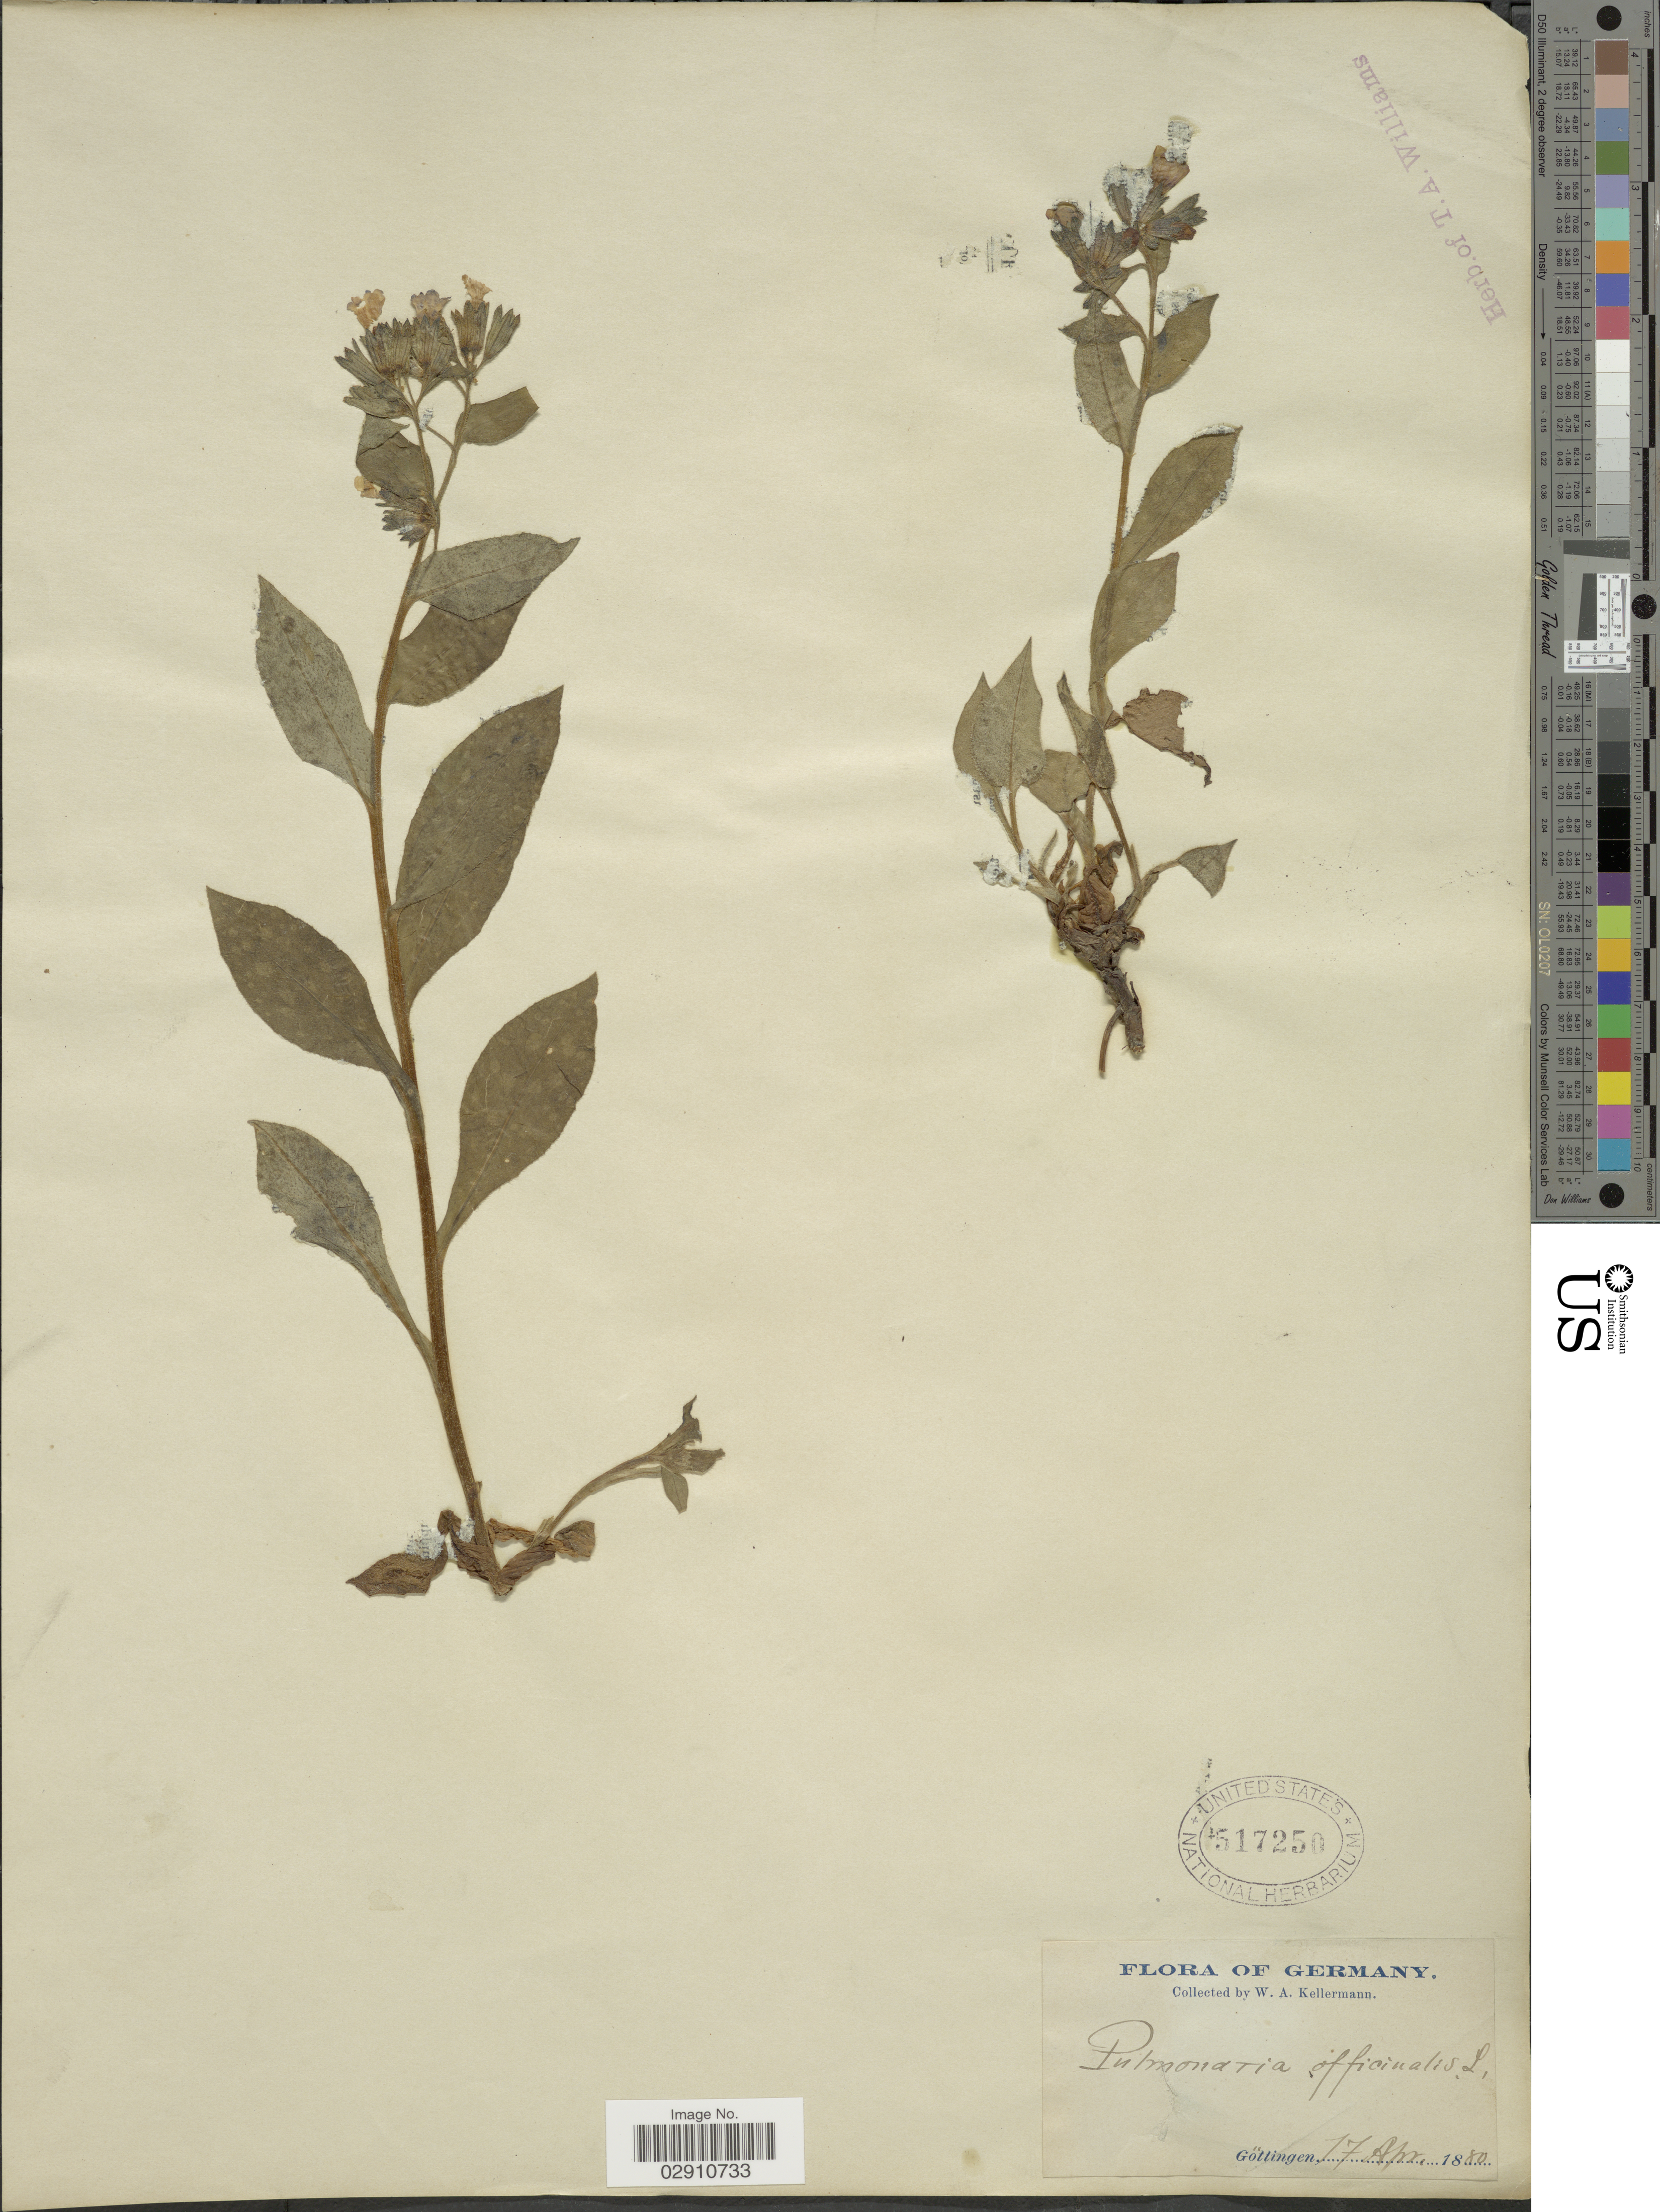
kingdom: Plantae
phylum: Tracheophyta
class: Magnoliopsida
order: Boraginales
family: Boraginaceae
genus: Pulmonaria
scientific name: Pulmonaria officinalis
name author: L.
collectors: W. A. Kellermann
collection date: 1880-04-17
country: Germany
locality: Göttingen.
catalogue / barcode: US 517250